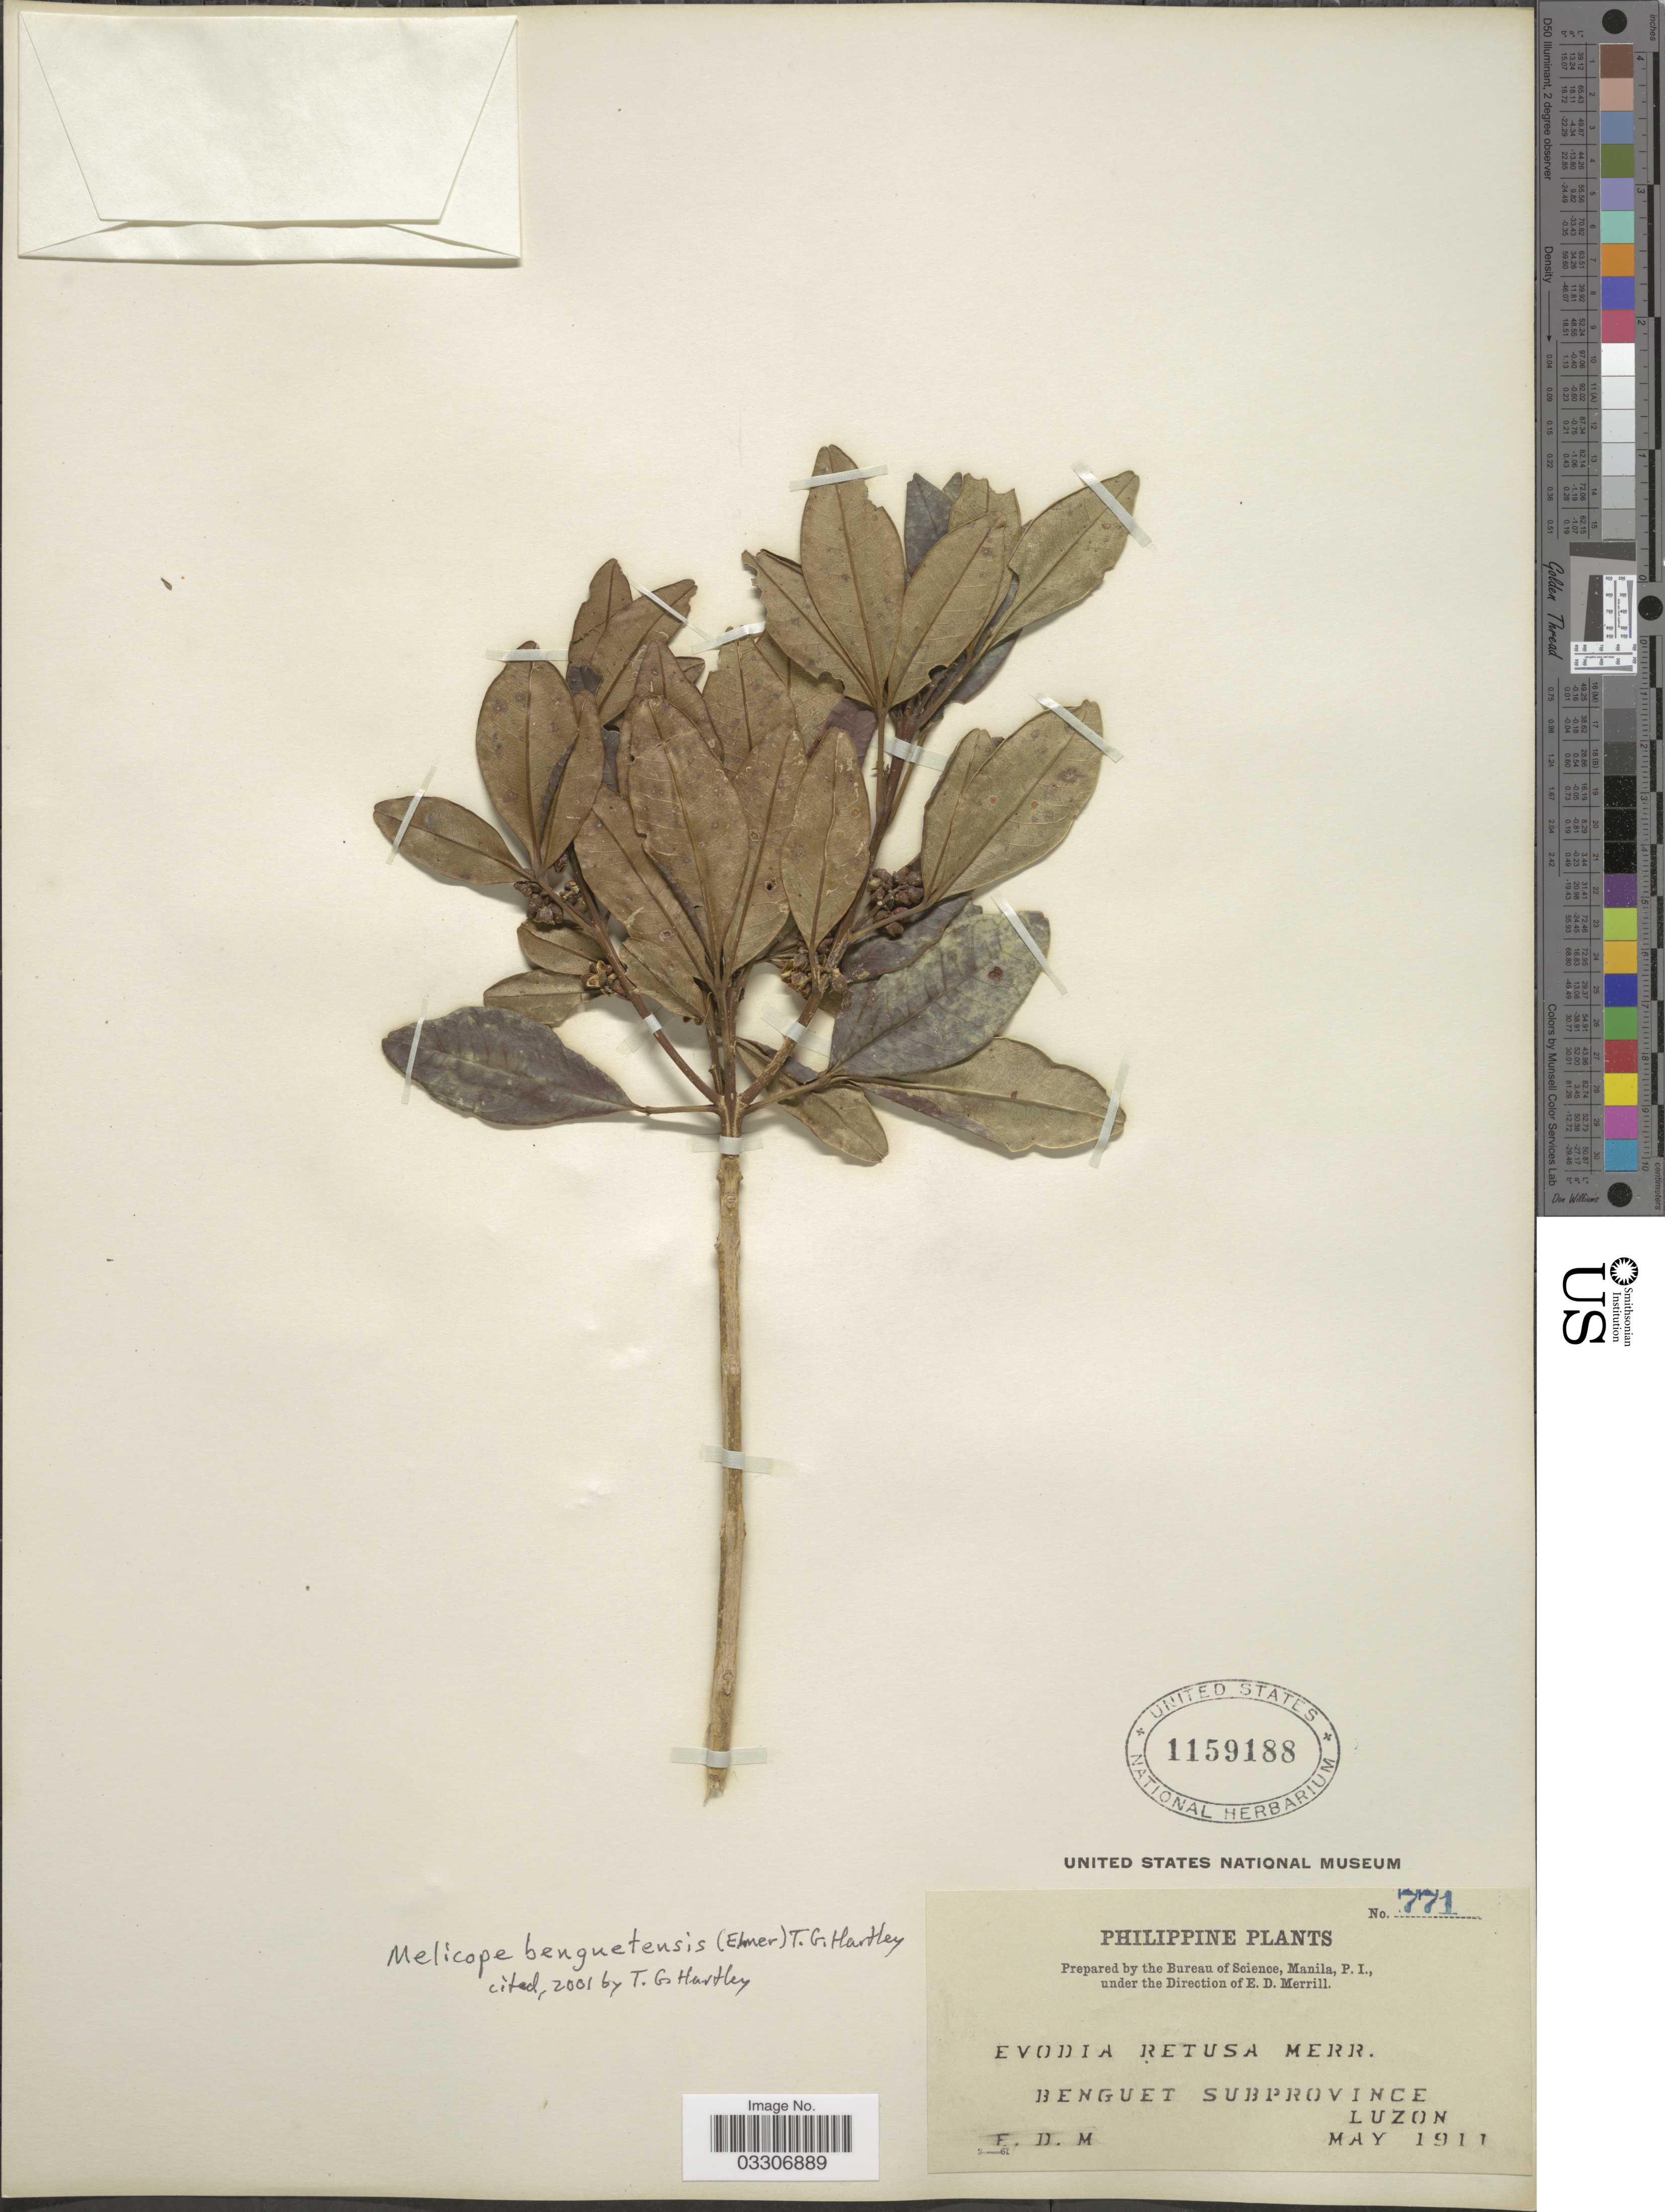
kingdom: Plantae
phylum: Tracheophyta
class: Magnoliopsida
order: Sapindales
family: Rutaceae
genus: Melicope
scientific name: Melicope benguetensis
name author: (Elmer) T.G. Hartley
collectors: E. D. Merrill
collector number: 771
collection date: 1911-05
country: Philippines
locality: Benguet Subprovince, Luzon.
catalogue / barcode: US 1159188